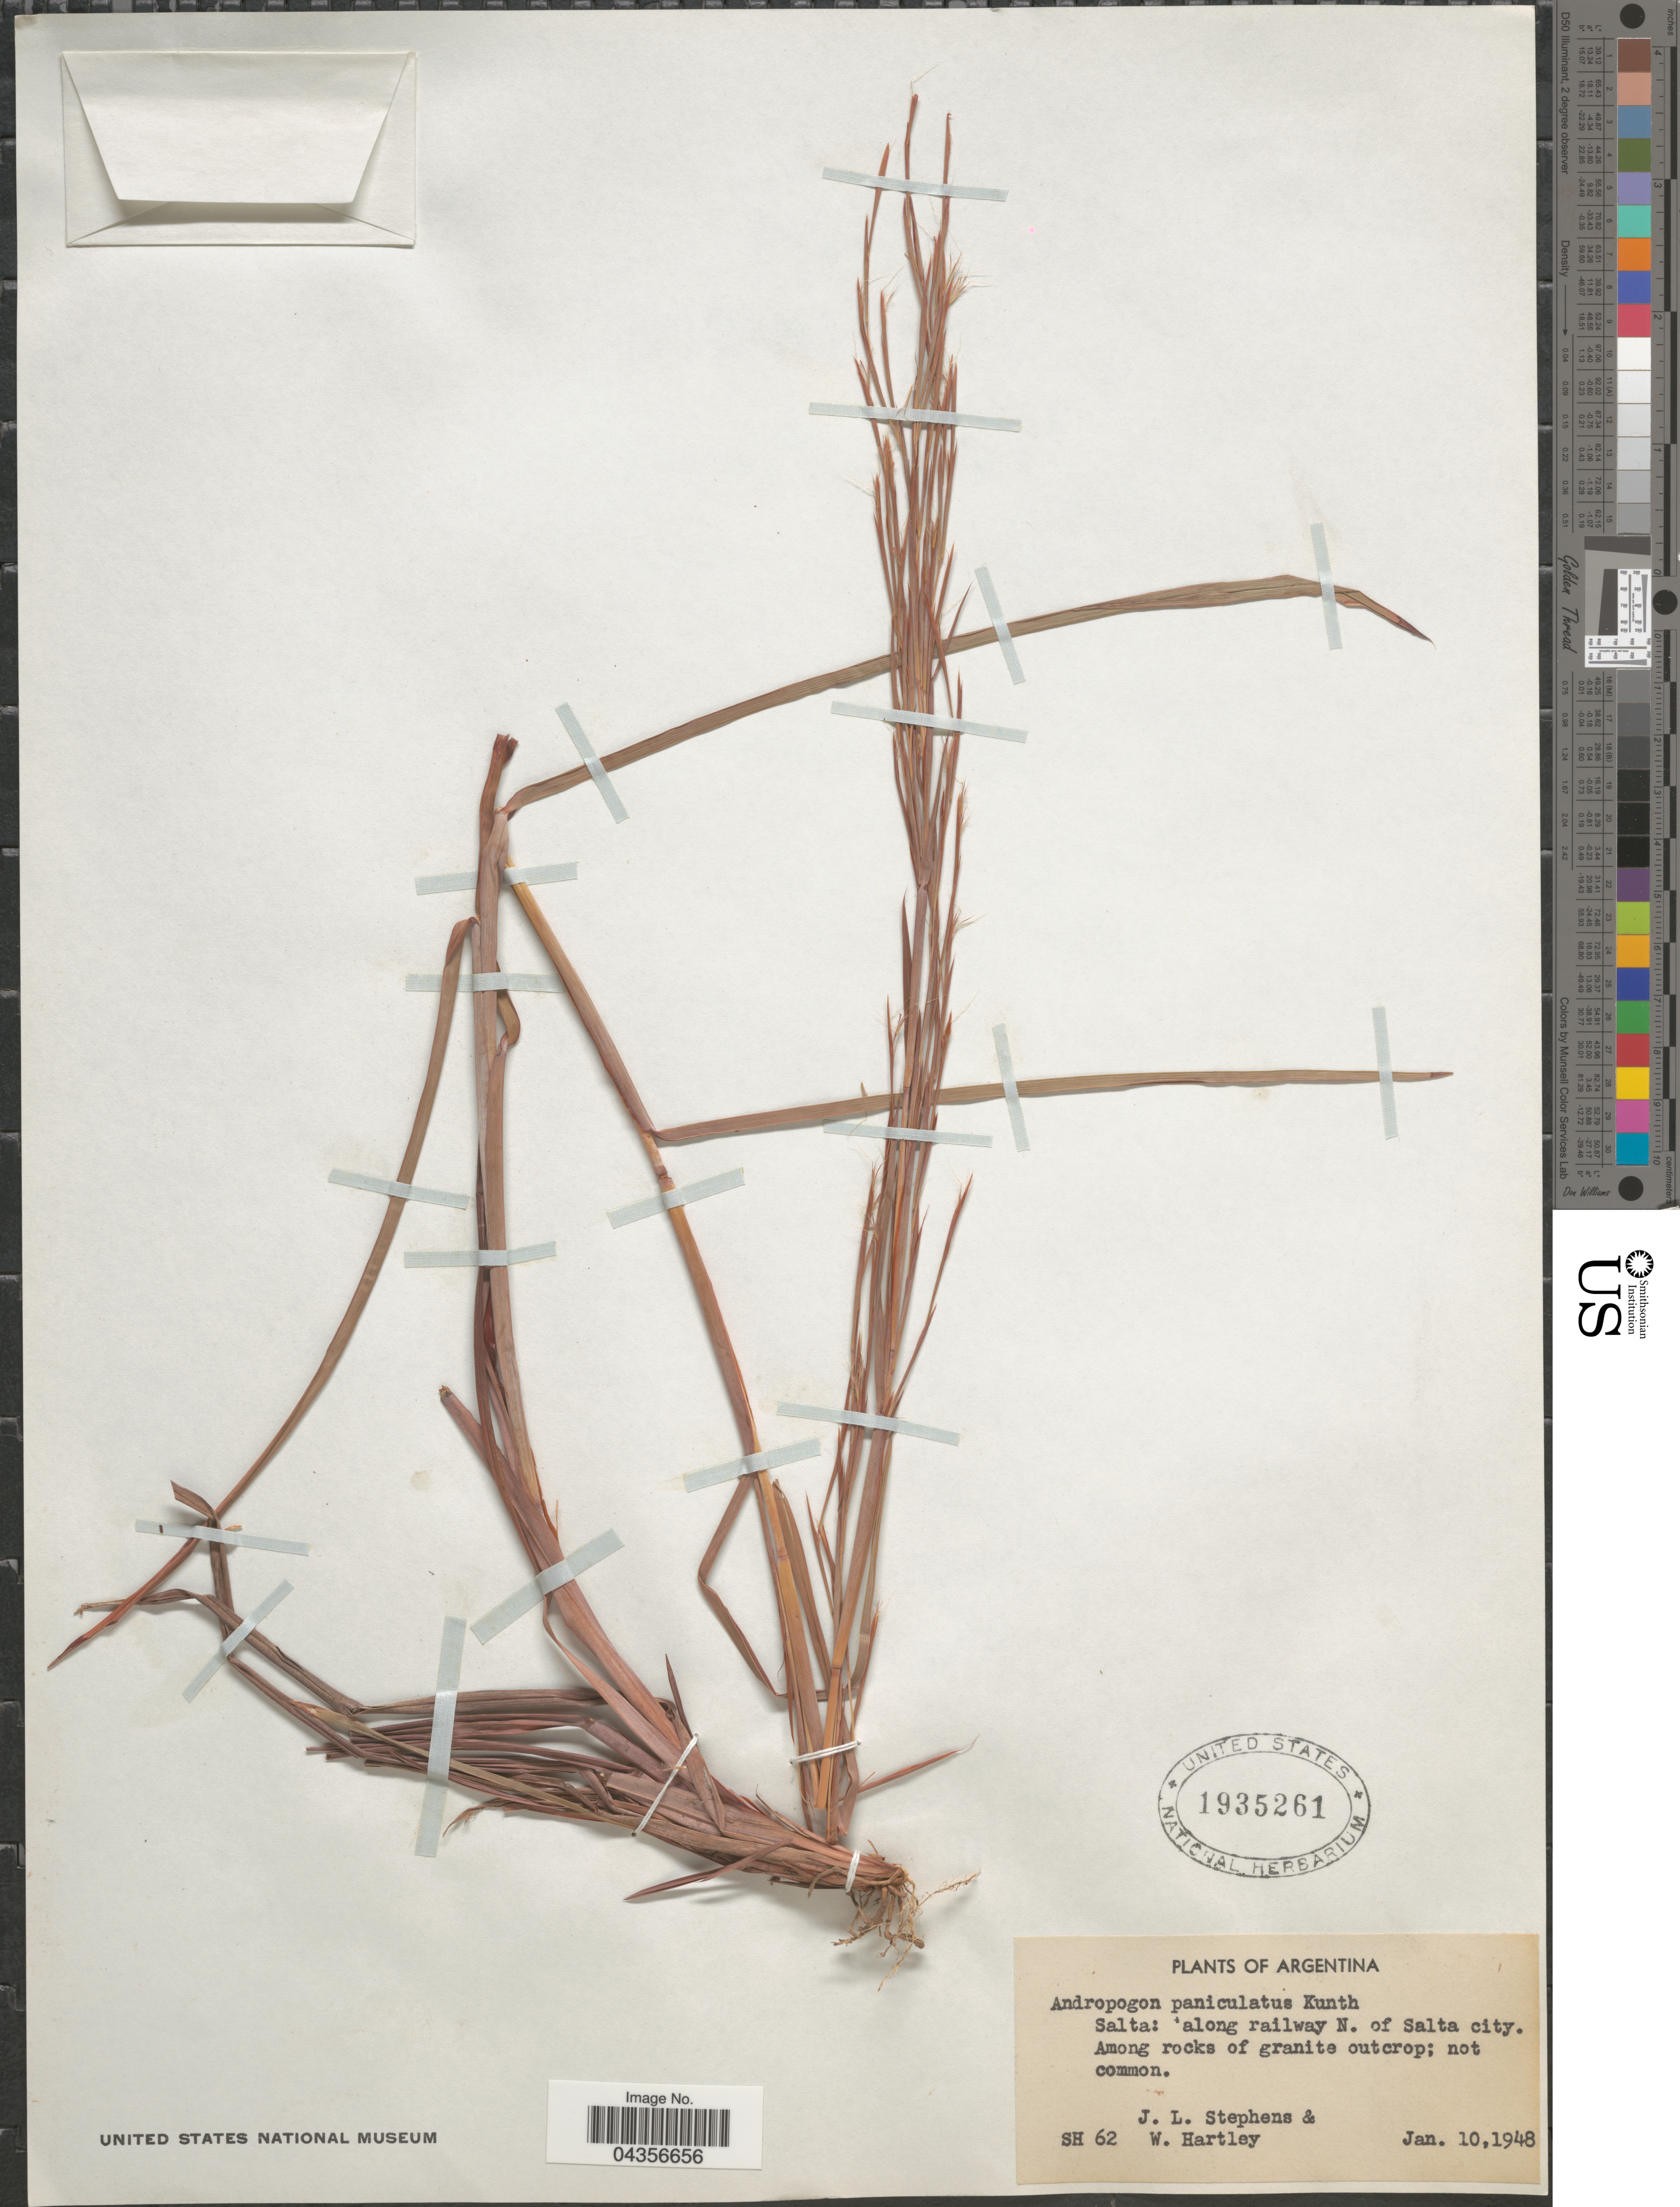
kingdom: Plantae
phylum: Tracheophyta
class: Liliopsida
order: Poales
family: Poaceae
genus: Schizachyrium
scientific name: Schizachyrium microstachyum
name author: (Desv. ex Ham.) Roseng. et al.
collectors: J. Stephens & W. Hartley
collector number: SH62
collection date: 1948-01-10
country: Argentina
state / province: Salta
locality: Salta: along railway N. of Salta city. Among rocks of granite outcrop.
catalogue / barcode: US 1935261